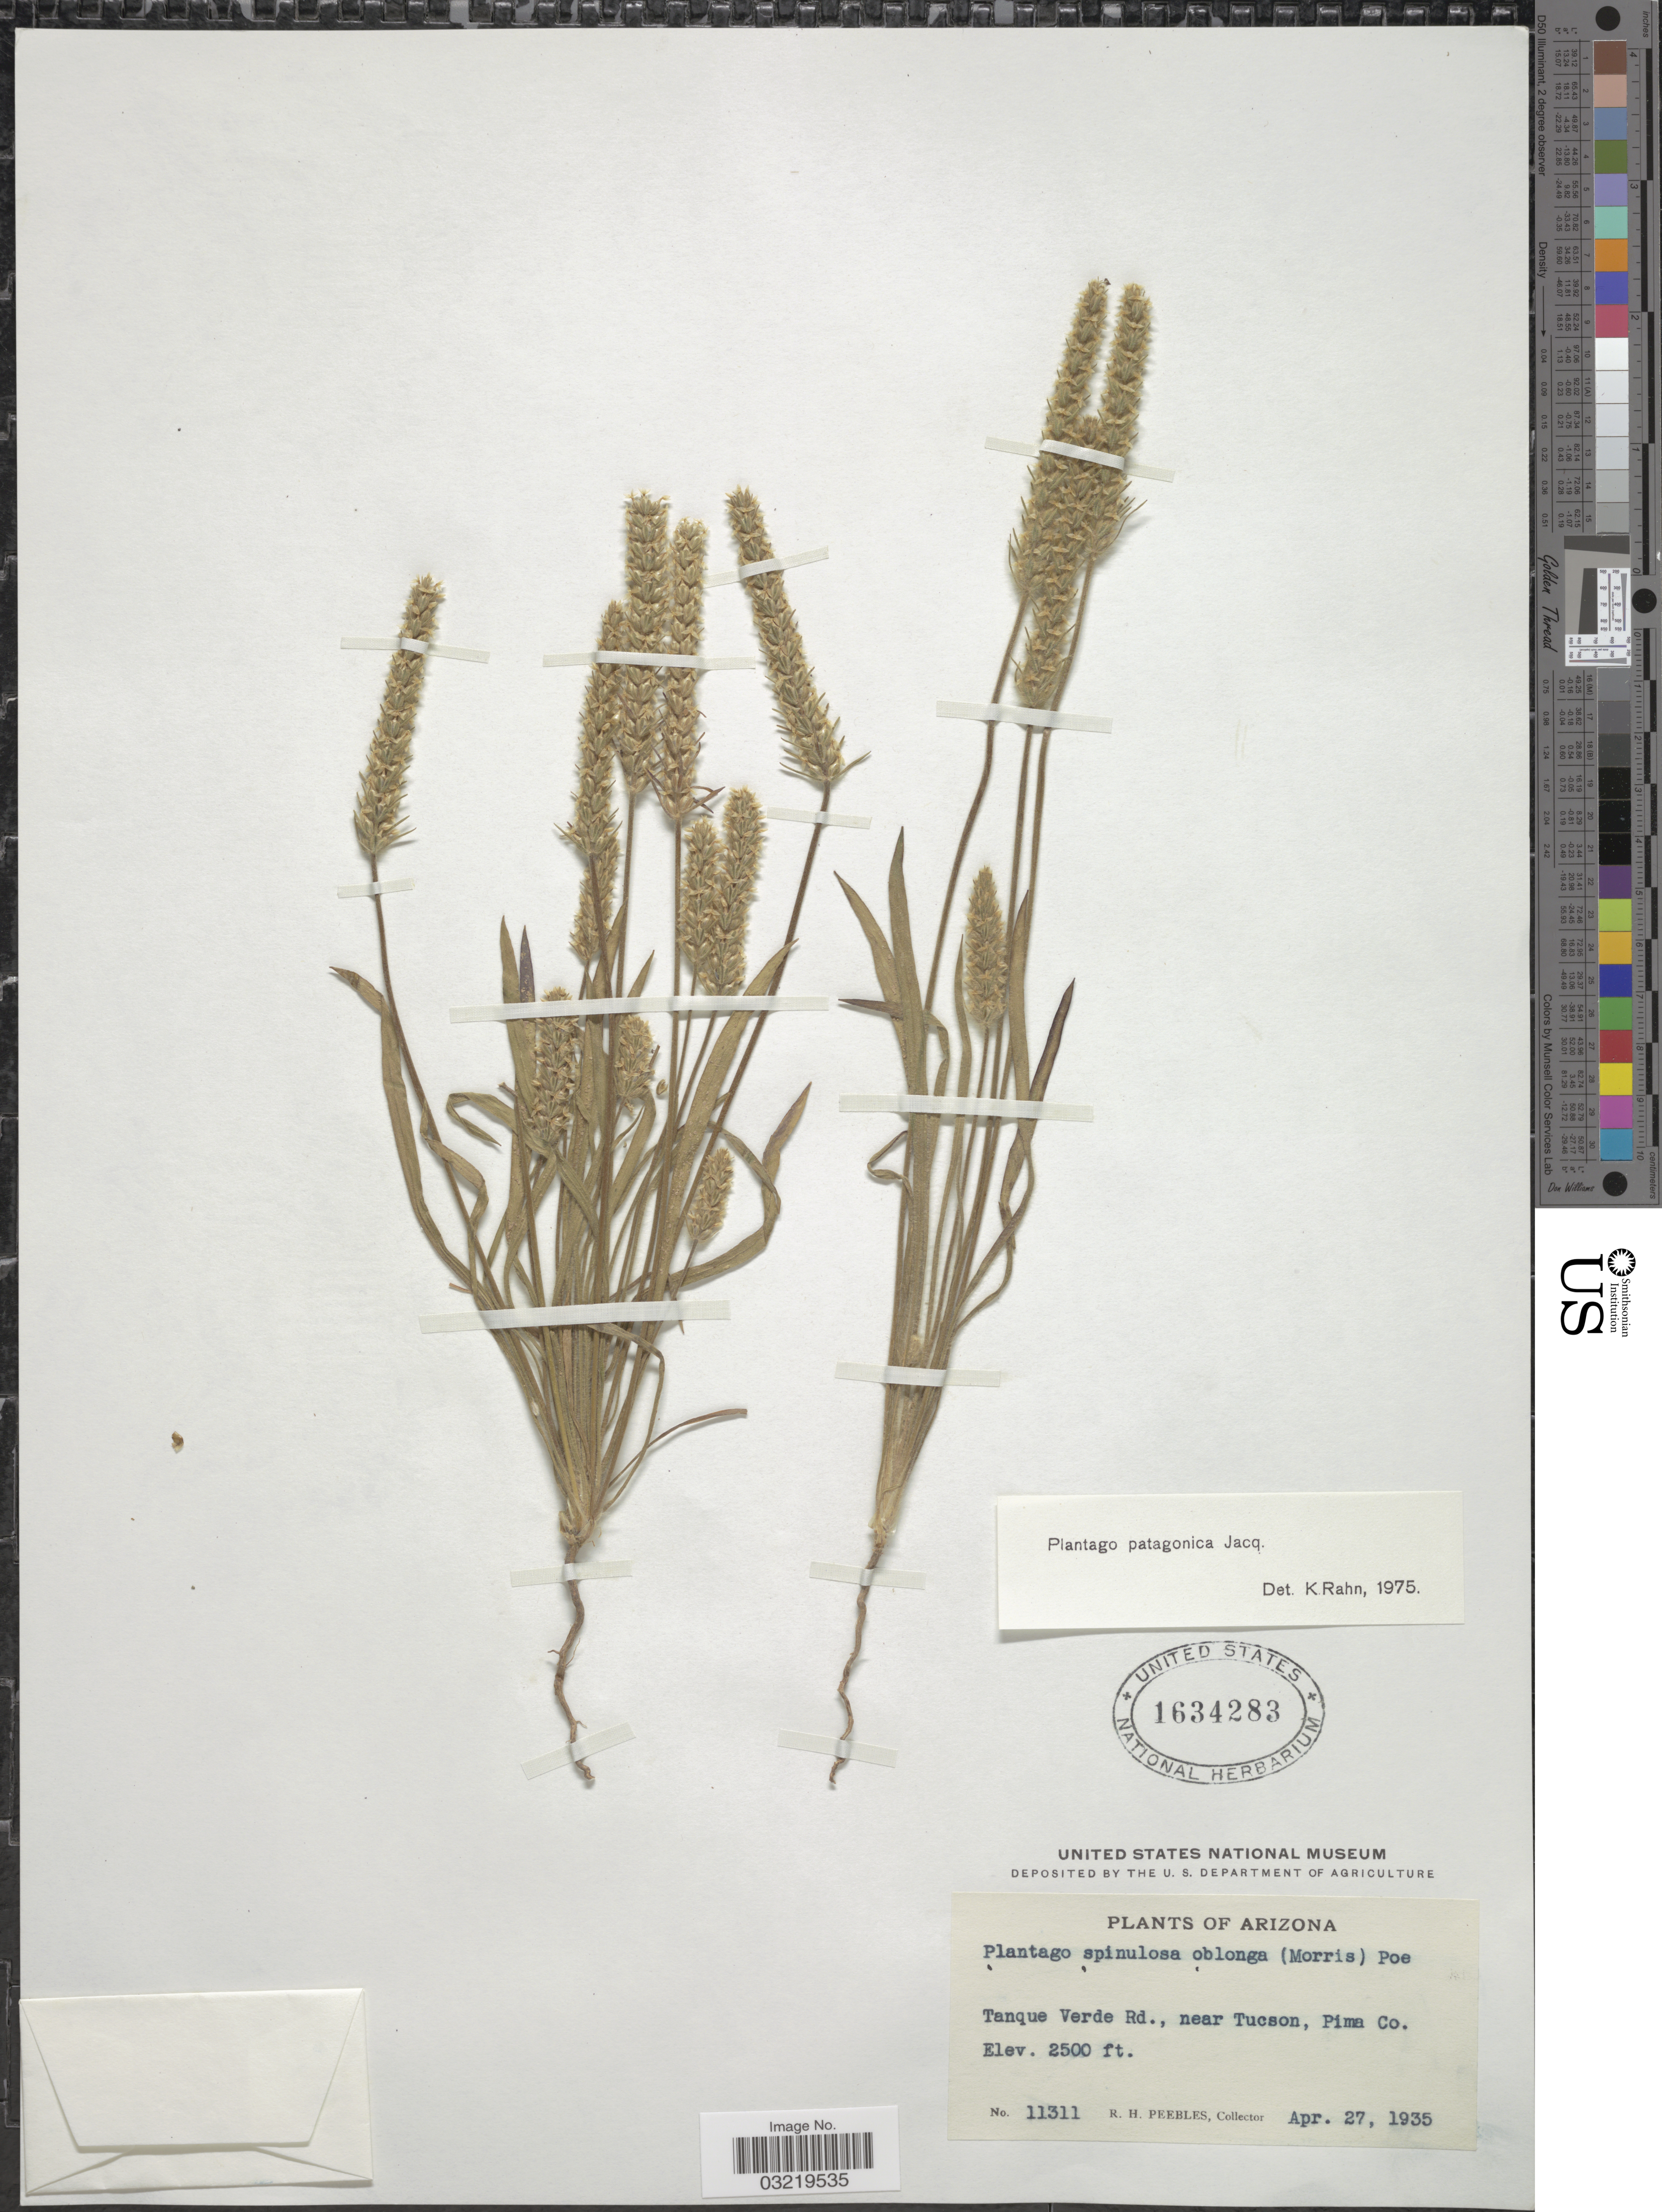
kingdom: Plantae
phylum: Tracheophyta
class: Magnoliopsida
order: Lamiales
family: Plantaginaceae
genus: Plantago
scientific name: Plantago patagonica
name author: Jacq.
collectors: R. H. Peebles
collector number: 11311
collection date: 1935-04-27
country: United States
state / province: Arizona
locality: Tanque Verde Rd., near Tucson, Pima Co.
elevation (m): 762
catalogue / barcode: US 1634283